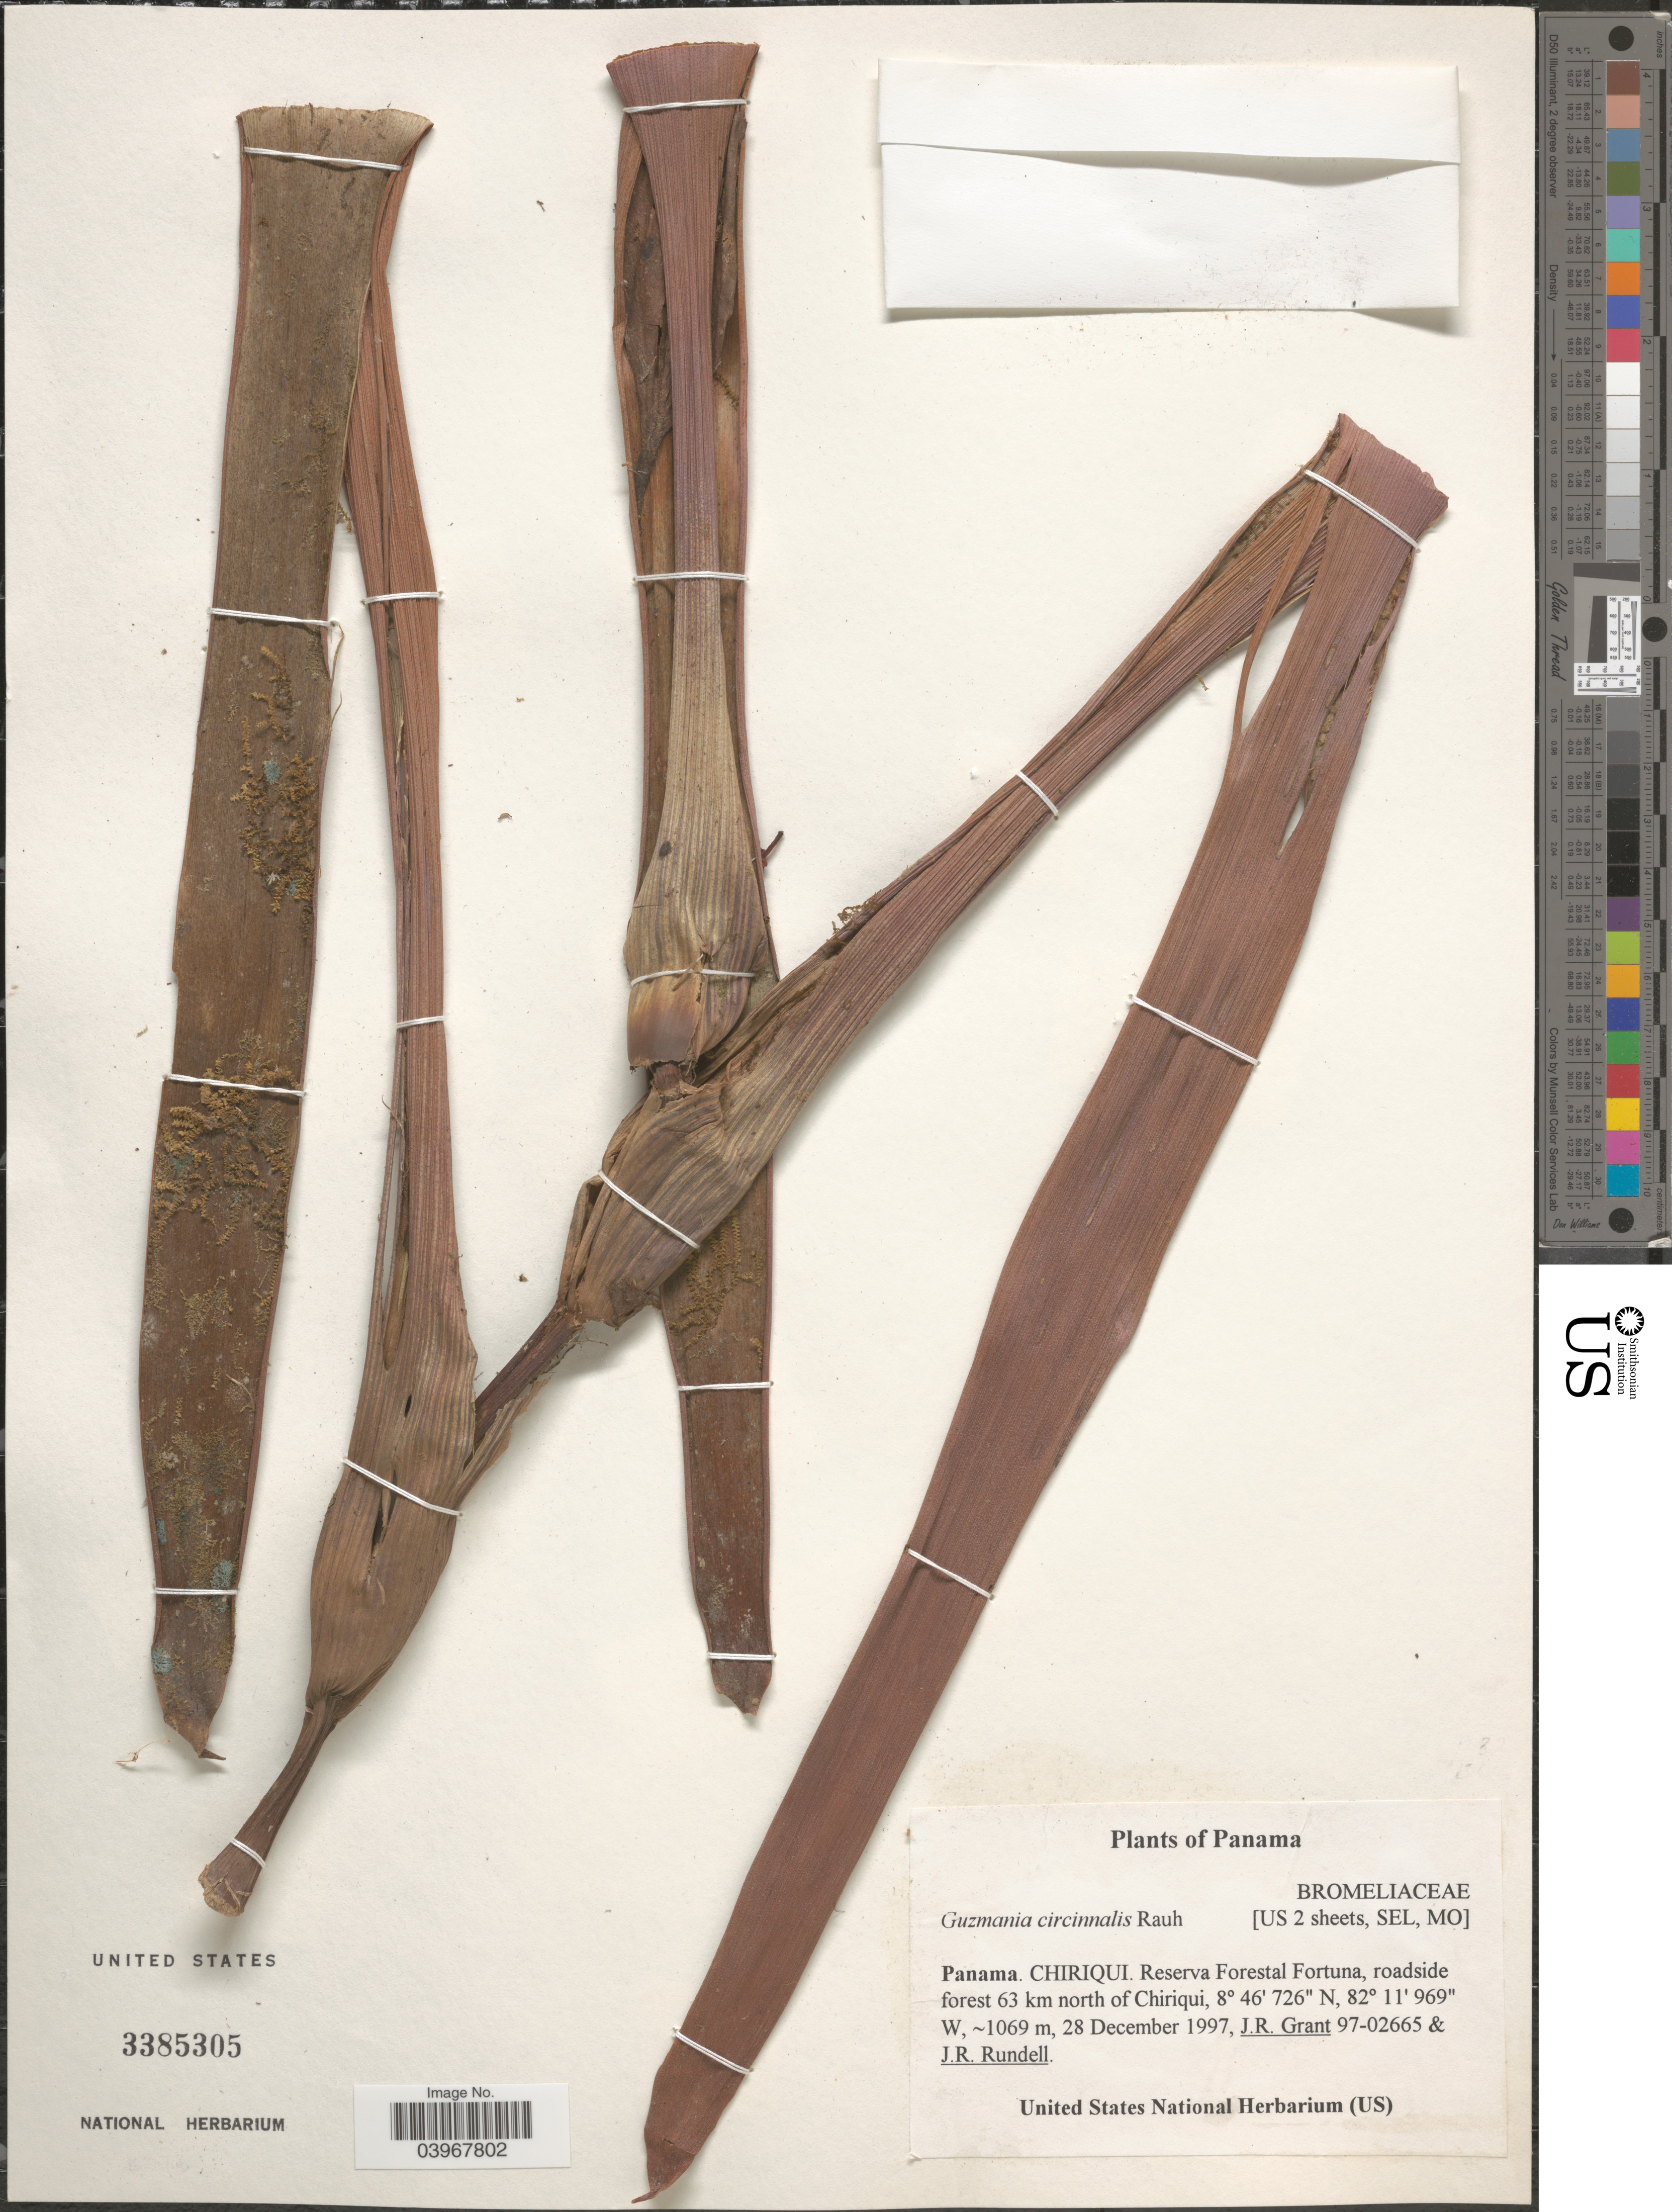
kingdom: Plantae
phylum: Tracheophyta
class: Liliopsida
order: Poales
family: Bromeliaceae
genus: Guzmania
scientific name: Guzmania circinnata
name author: Rauh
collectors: J. Grant & J. R. Rundell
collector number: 97-02665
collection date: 1997-12-28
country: Panama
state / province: Chiriqui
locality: Reserva Forestal Fortuna, roadside forest 63 km north of Chiriqui.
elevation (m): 1069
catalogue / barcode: US 3385305